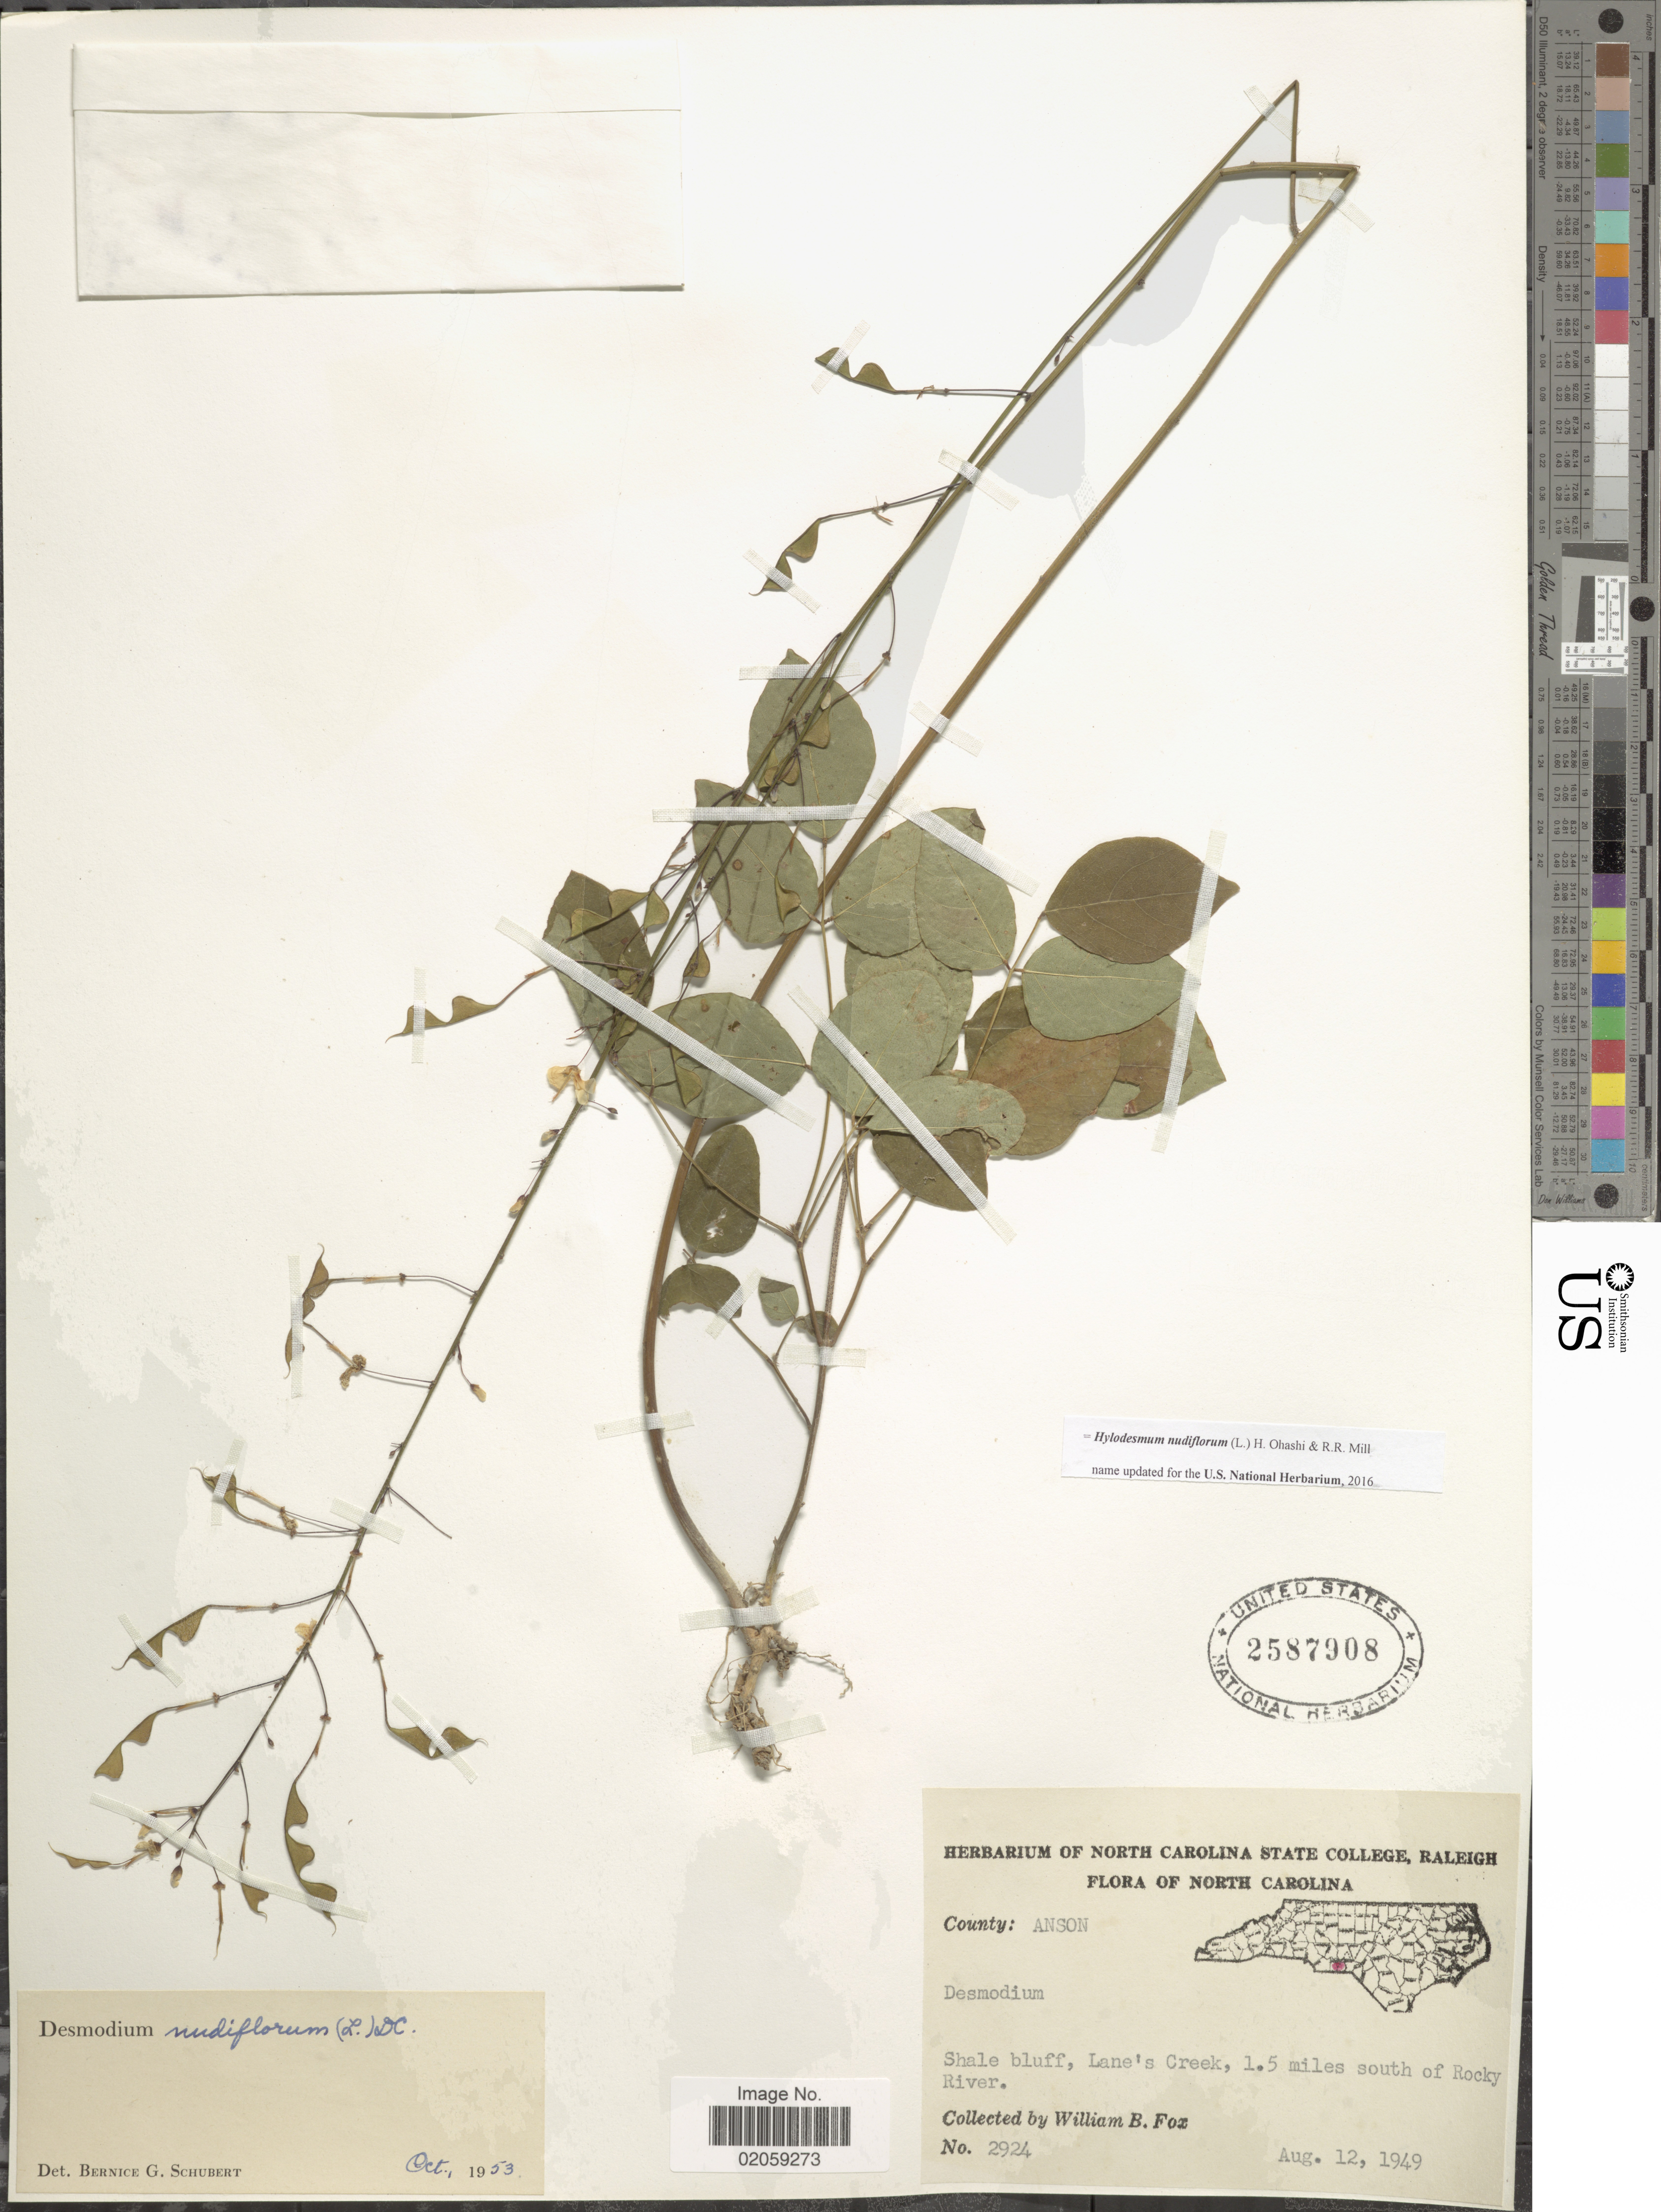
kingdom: Plantae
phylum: Tracheophyta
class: Magnoliopsida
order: Fabales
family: Fabaceae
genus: Hylodesmum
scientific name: Hylodesmum nudiflorum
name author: (L.) H. Ohashi & R.R. Mill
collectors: W. B. Fox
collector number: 2924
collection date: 1949-08-12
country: United States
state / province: North Carolina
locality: County Anson, Lane's Creek, 1.5 miles south of Rocky River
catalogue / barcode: US 2587908